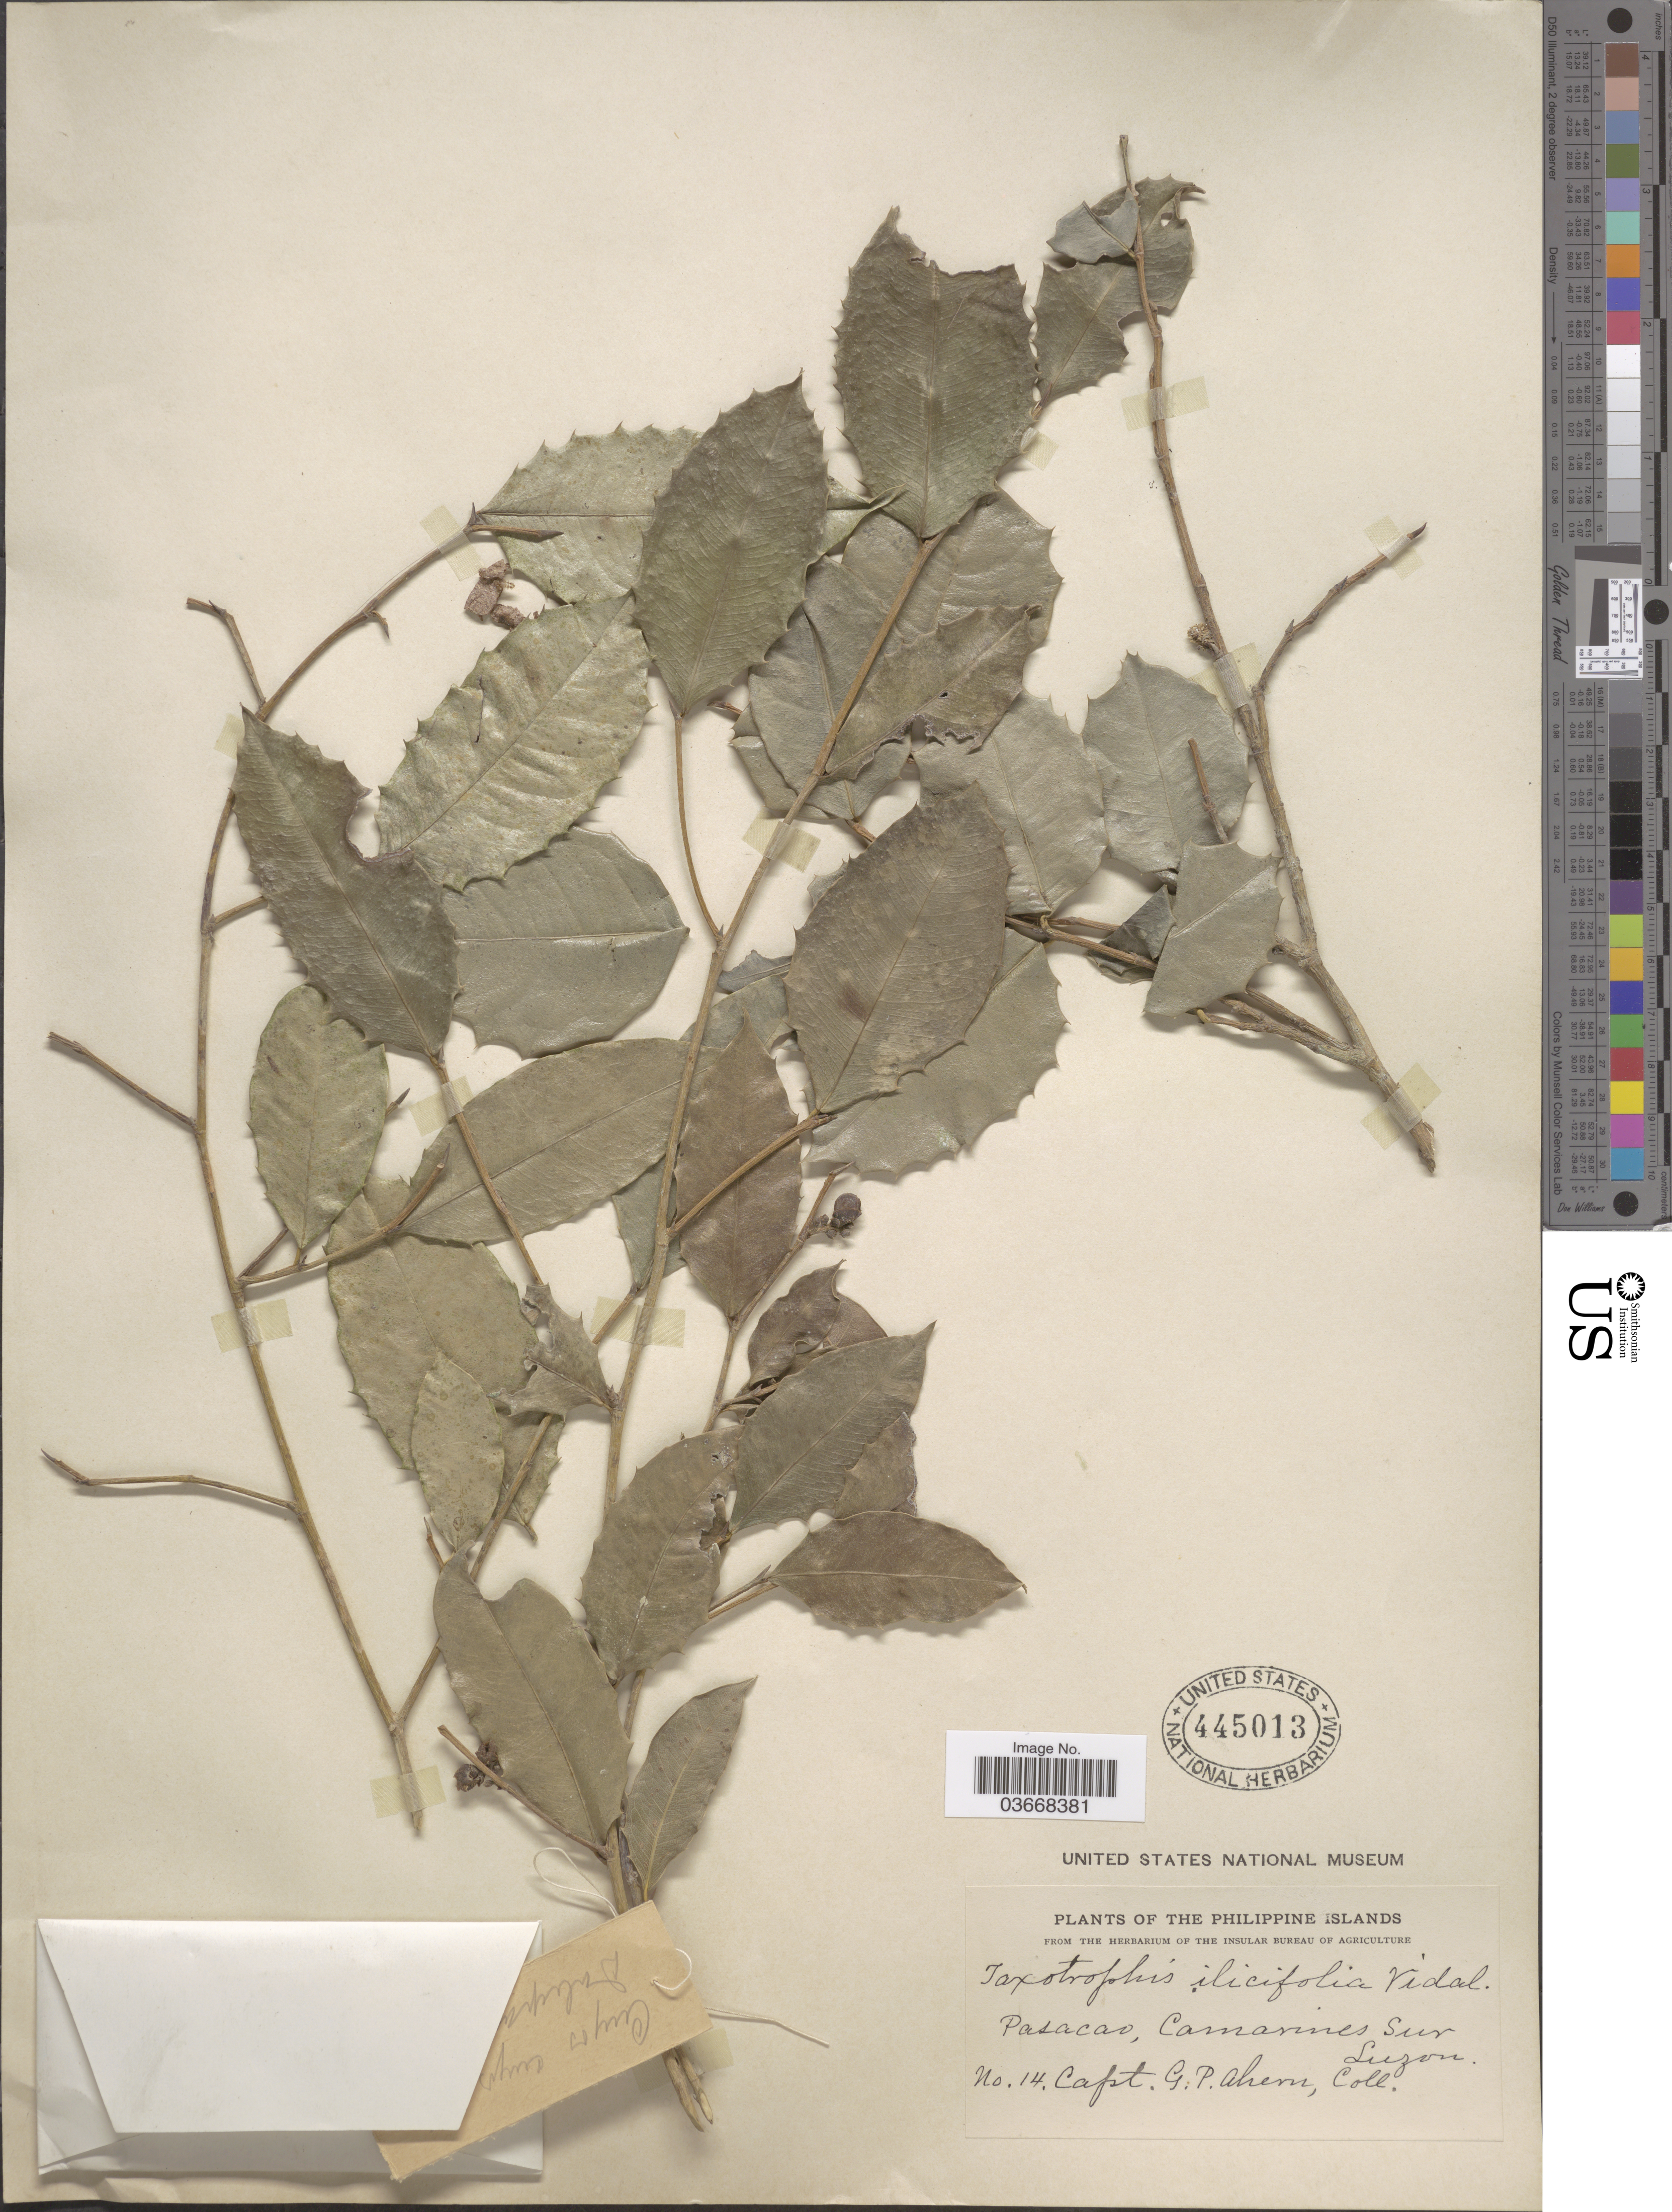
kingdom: Plantae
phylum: Tracheophyta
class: Magnoliopsida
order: Rosales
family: Moraceae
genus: Taxotrophis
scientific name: Taxotrophis ilicifolia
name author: (Kurz) S. Vidal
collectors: G. Ahern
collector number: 14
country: Philippines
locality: The Philippine Islands. Pasacao, Camarines Sur, Luzon.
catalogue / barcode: US 445013